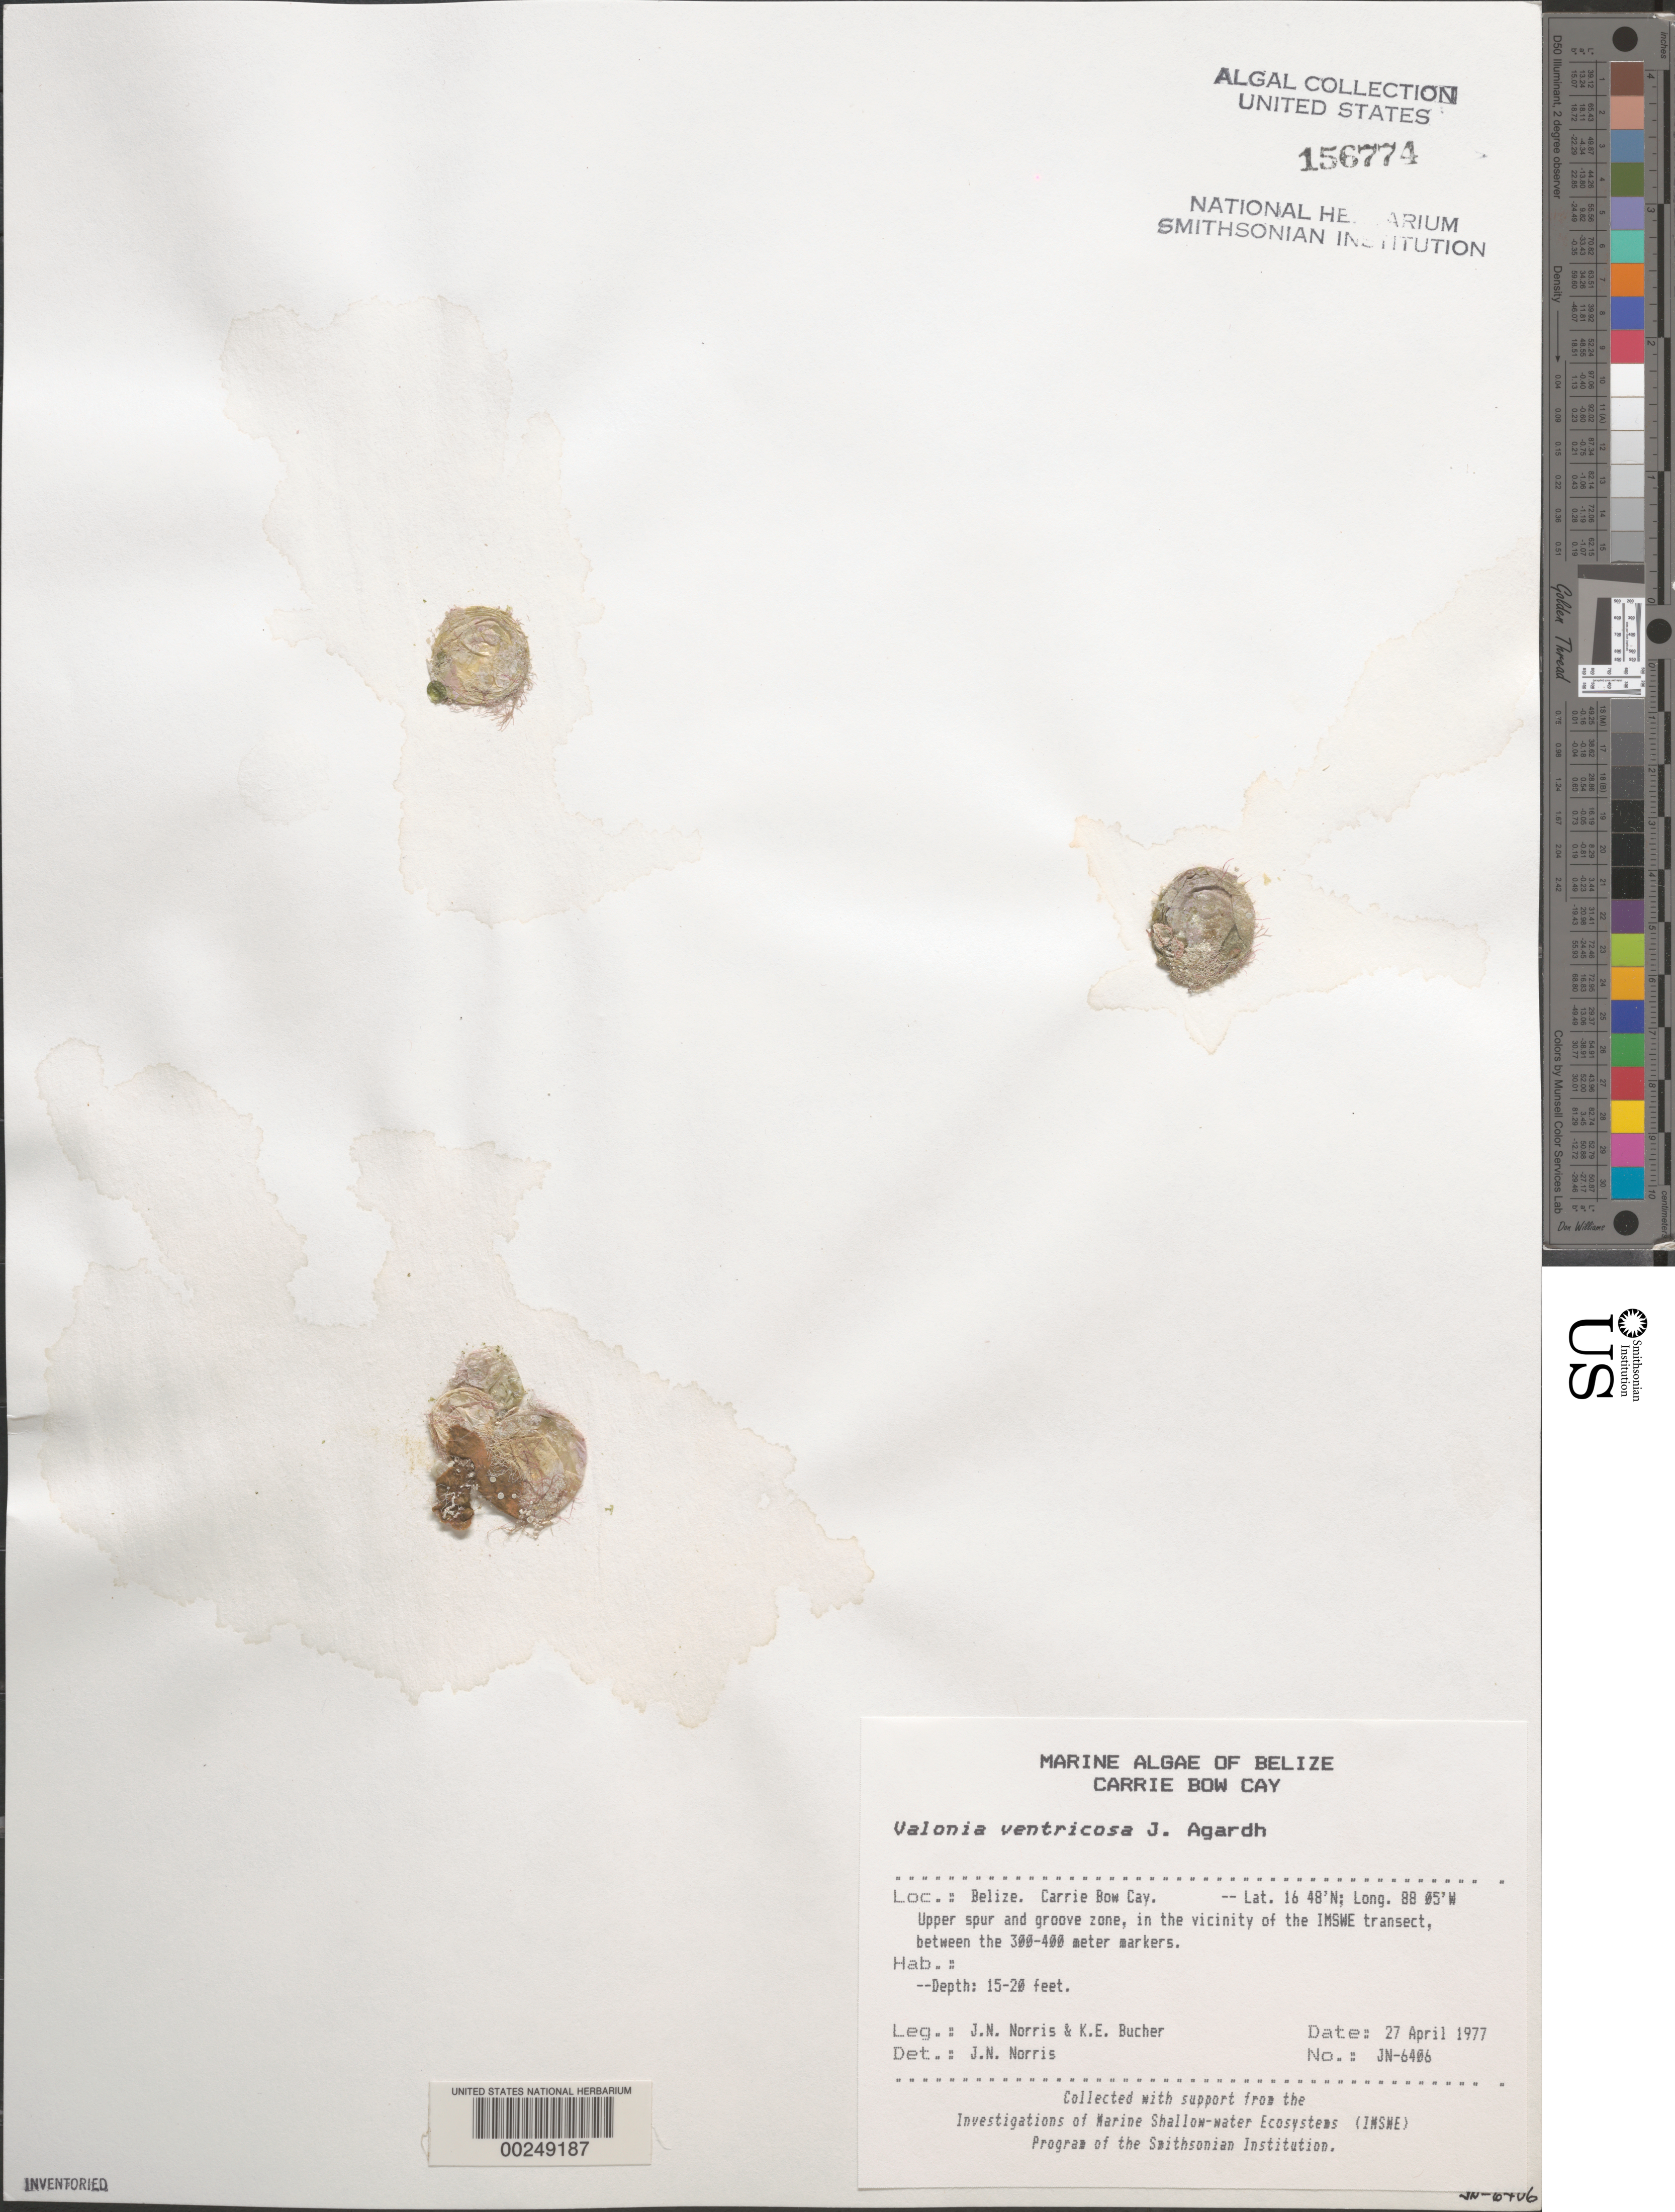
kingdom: Plantae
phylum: Chlorophyta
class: Ulvophyceae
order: Siphonocladales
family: Valoniaceae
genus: Valonia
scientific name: Valonia ventricosa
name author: J. Agardh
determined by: Norris, James N.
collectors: J. N. Norris & K. E. Bucher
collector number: JN-6406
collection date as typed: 27 Apr 1977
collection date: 1977-04-27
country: Belize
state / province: Stann Creek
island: Carrie Bow Cay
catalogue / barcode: US 156774